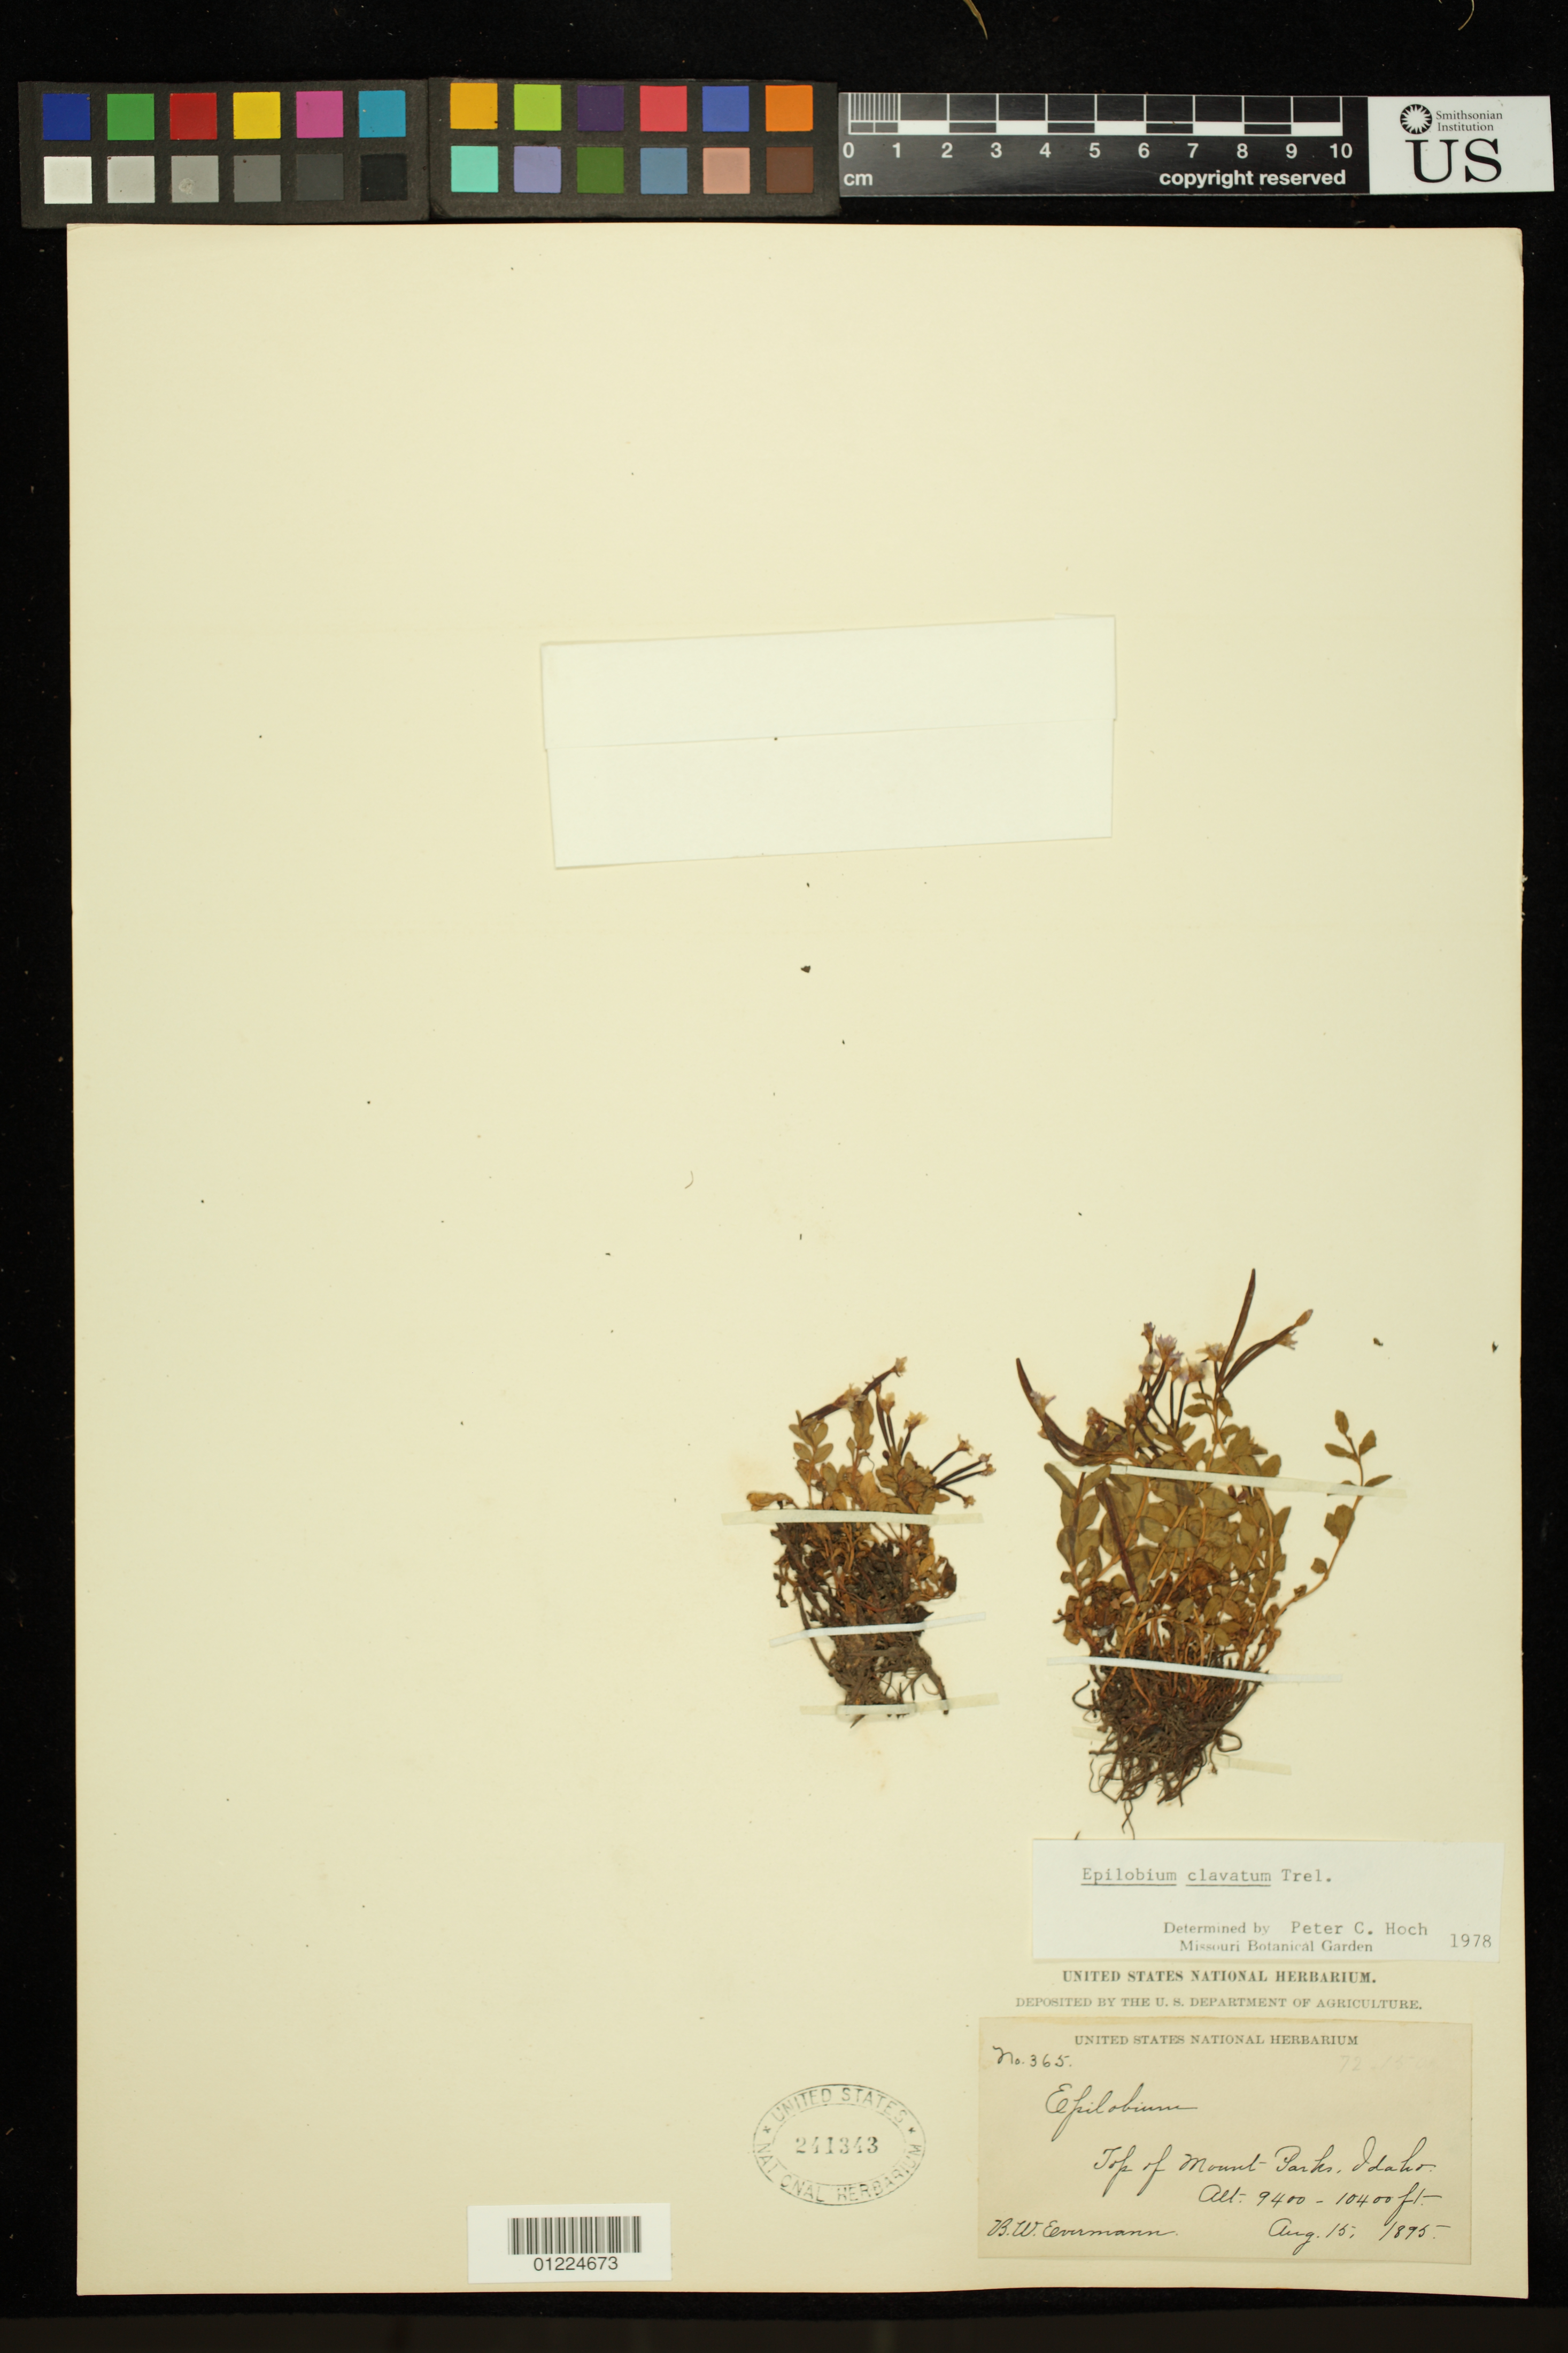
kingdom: Plantae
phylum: Tracheophyta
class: Magnoliopsida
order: Myrtales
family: Onagraceae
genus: Epilobium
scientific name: Epilobium clavatum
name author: Hausskn.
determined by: Hoch, P. C.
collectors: B. W. Evermann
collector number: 365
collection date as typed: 15 Aug 1895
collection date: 1895-08-15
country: United States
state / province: Idaho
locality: Top of Mount Parks.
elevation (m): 2865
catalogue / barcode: US 241343